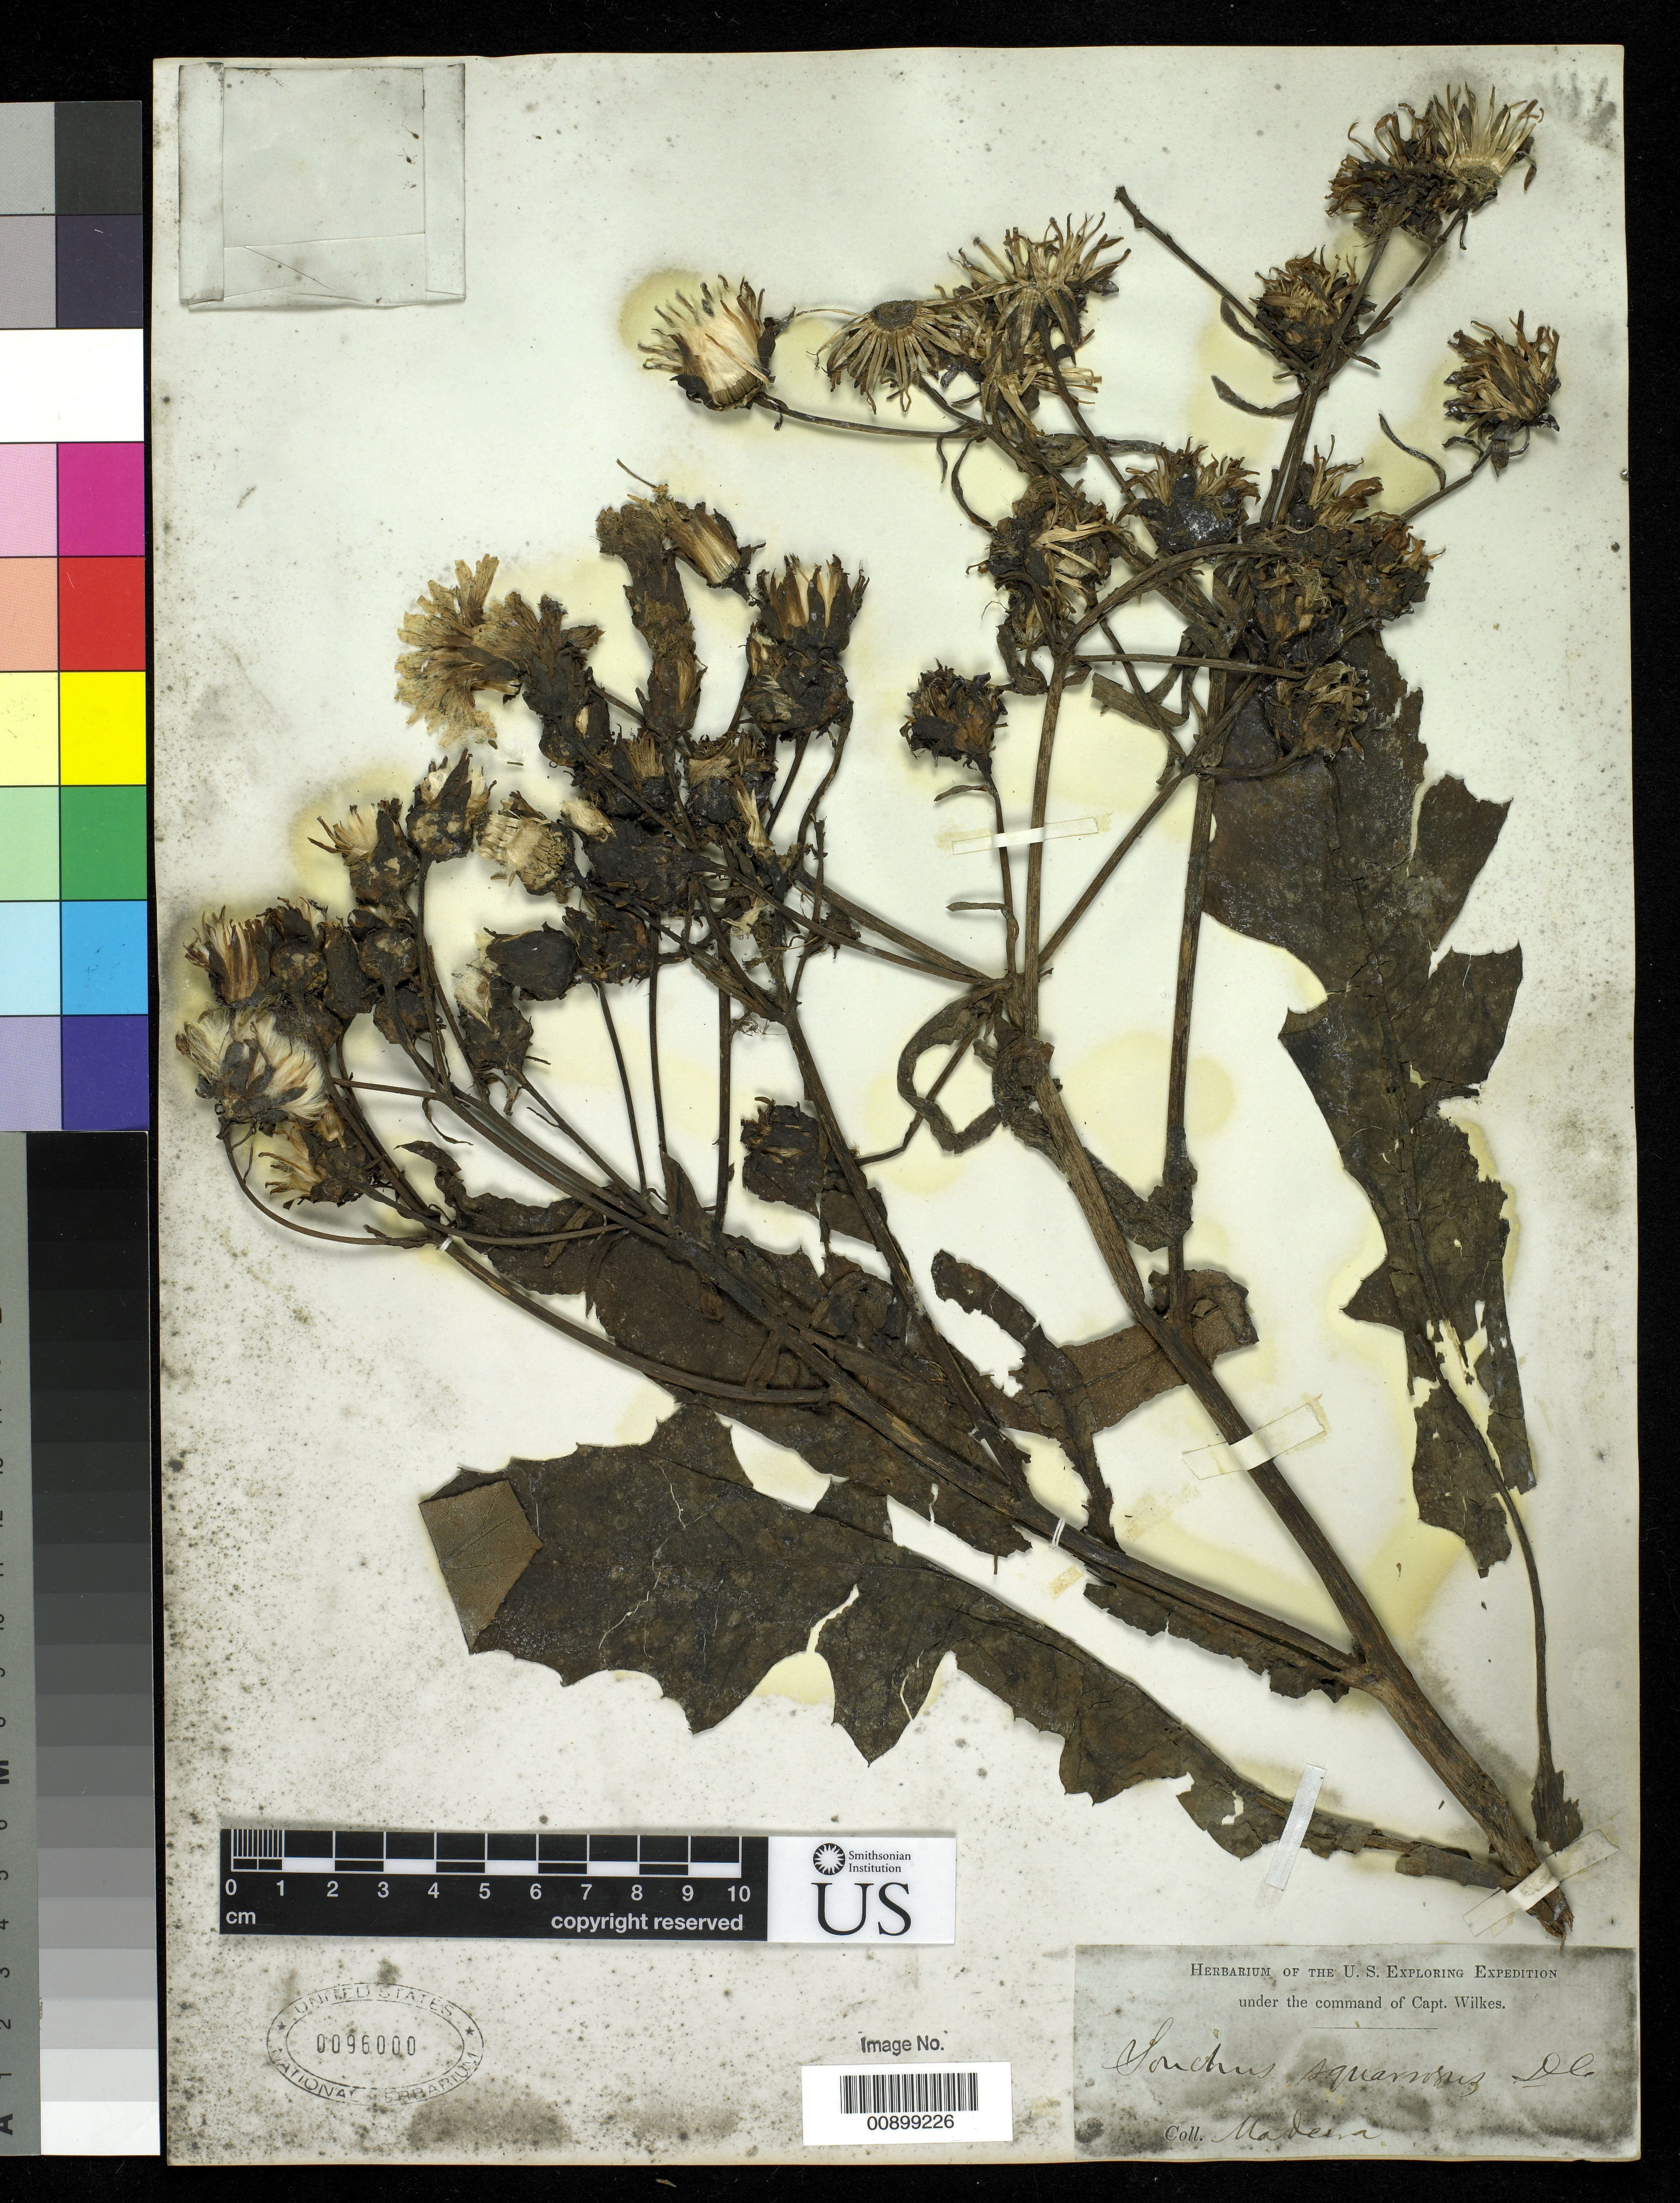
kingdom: Plantae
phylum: Tracheophyta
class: Magnoliopsida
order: Asterales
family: Asteraceae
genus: Reichardia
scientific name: Reichardia picroides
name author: (L.) Roth.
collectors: Wilkes Explor. Exped.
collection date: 1838/1842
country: Portugal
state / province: Madeira (Aut. Reg.)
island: Madeira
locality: Funchal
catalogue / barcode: US 96000